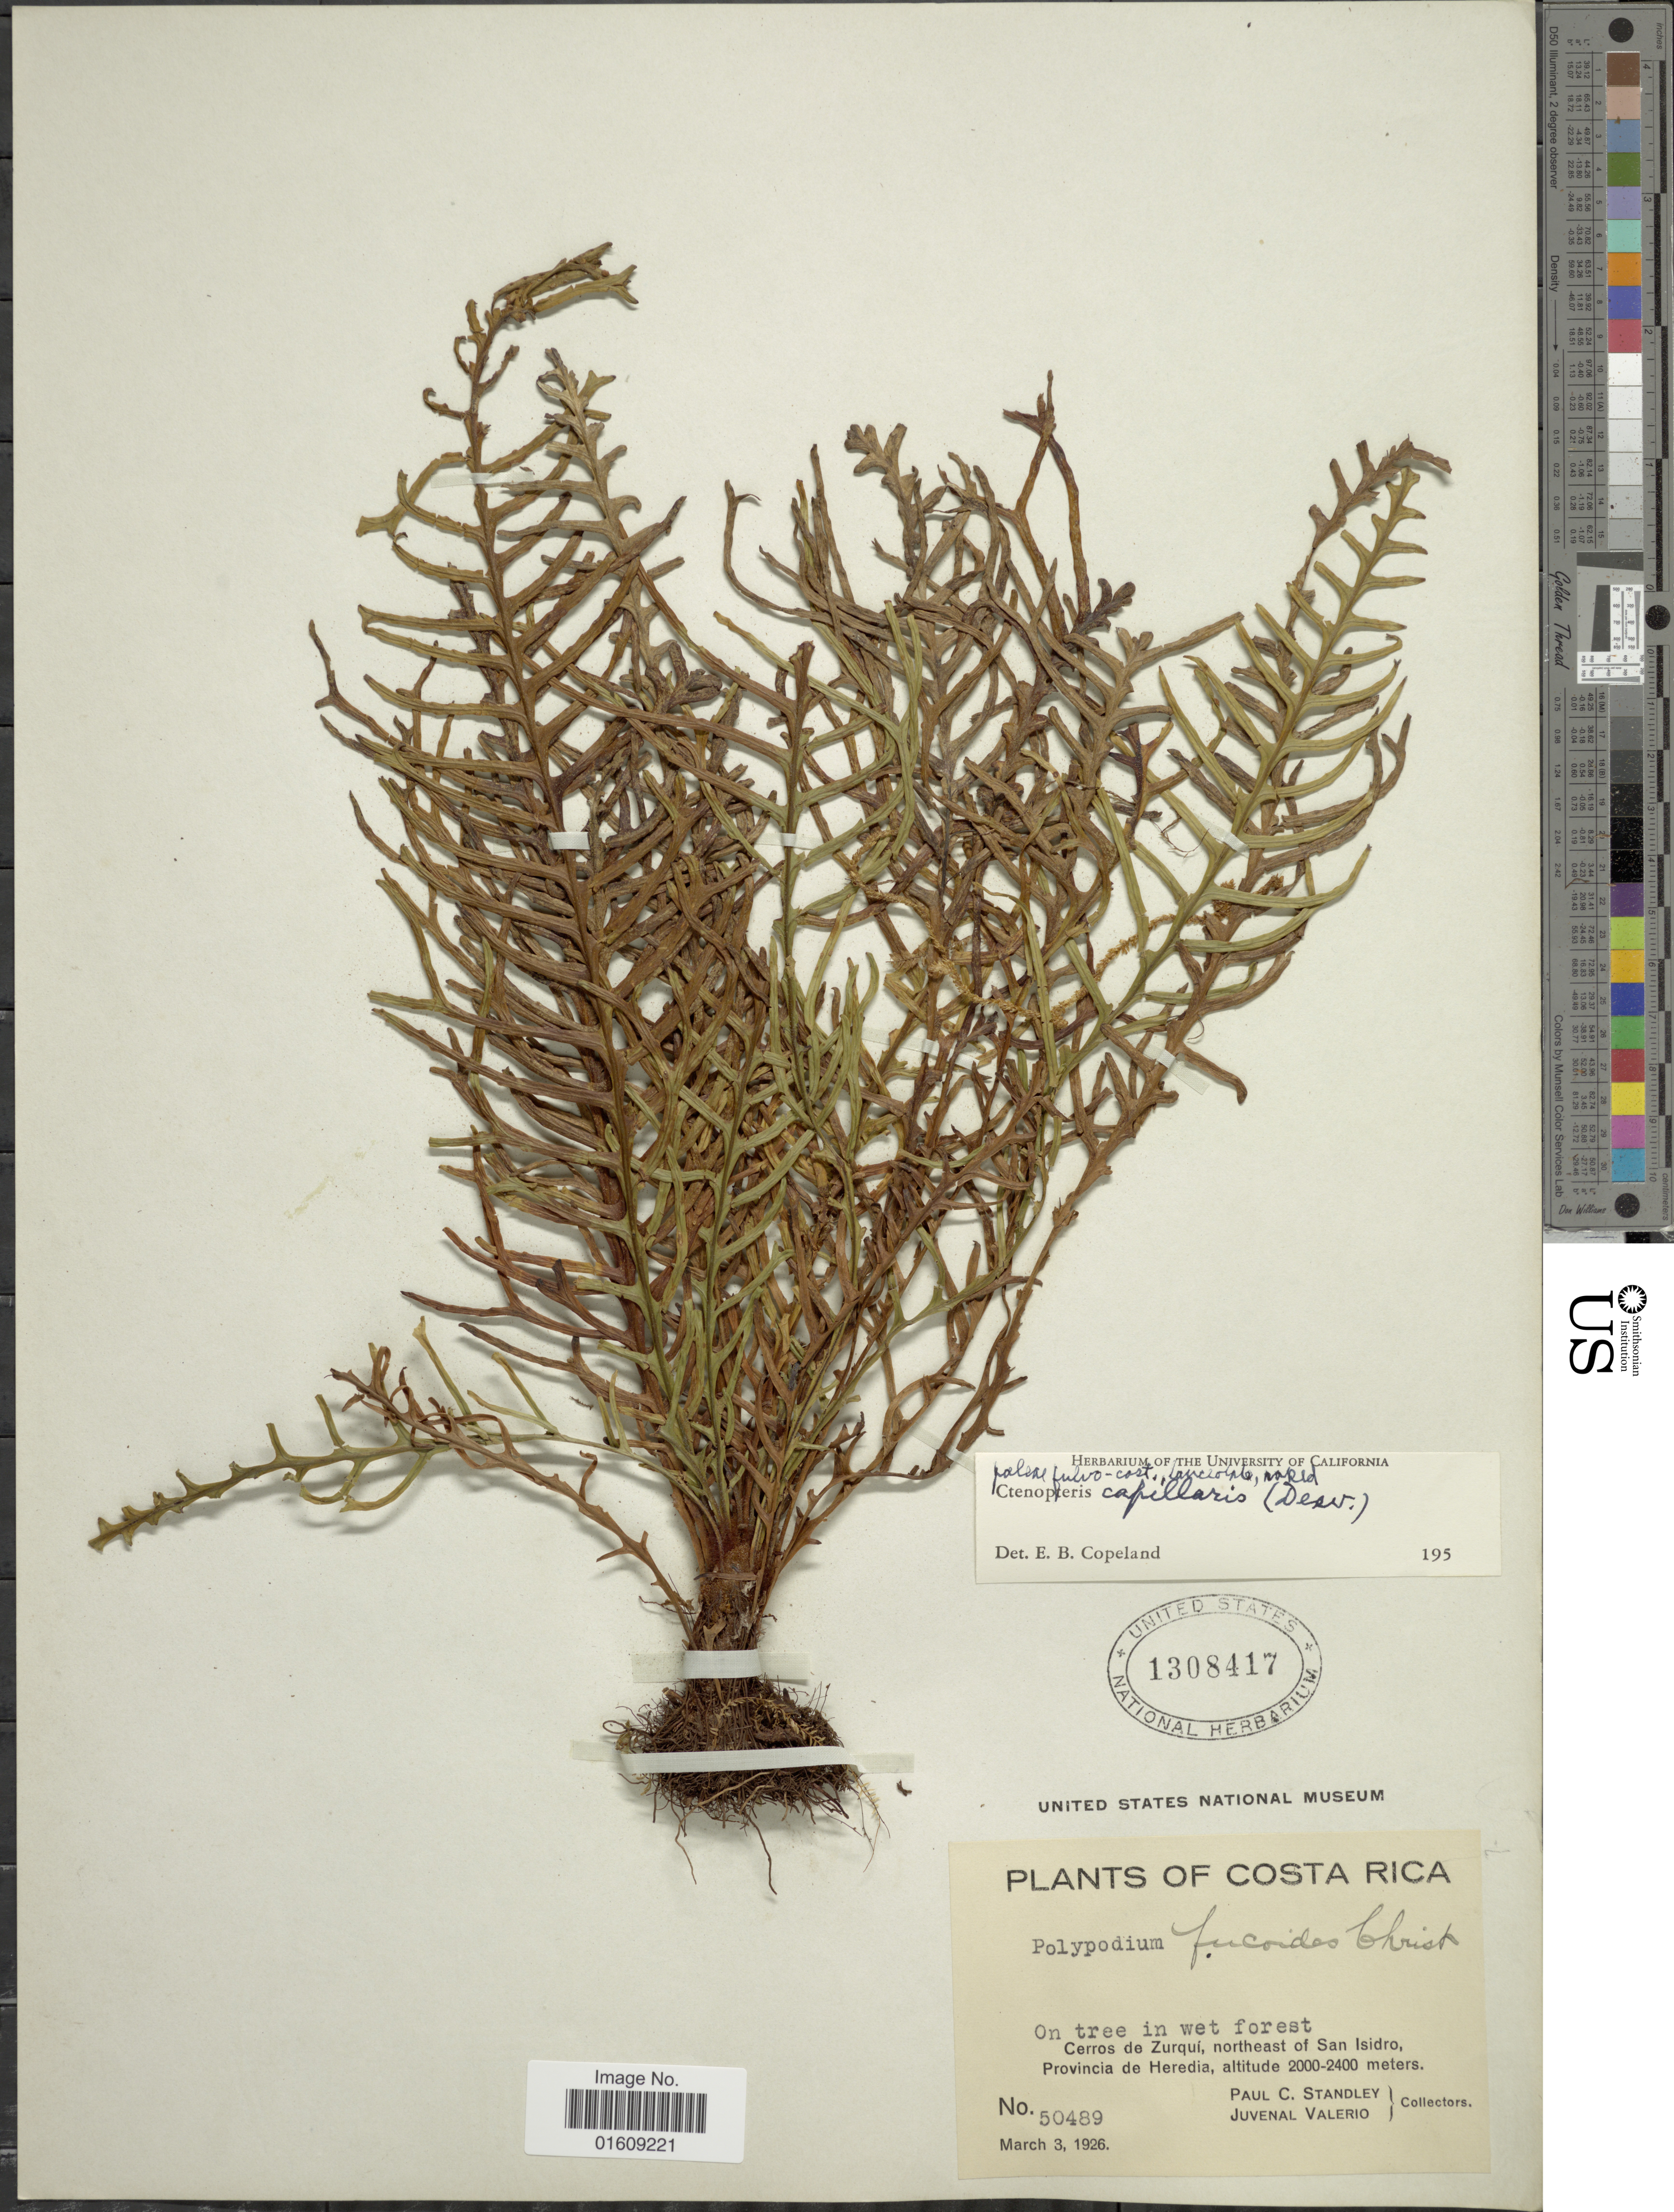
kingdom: Plantae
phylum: Tracheophyta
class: Polypodiopsida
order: Polypodiales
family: Polypodiaceae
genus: Ceradenia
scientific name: Ceradenia fucoides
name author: (Christ) L.E. Bishop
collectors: P. C. Standley & J. Valerio R.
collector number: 50489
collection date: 1926-03-03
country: Costa Rica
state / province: Heredia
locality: Costa Rica, Cerros de Zurquí, northeast of San Isidro, Provincia de Heredia.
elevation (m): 2000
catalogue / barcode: US 1308417